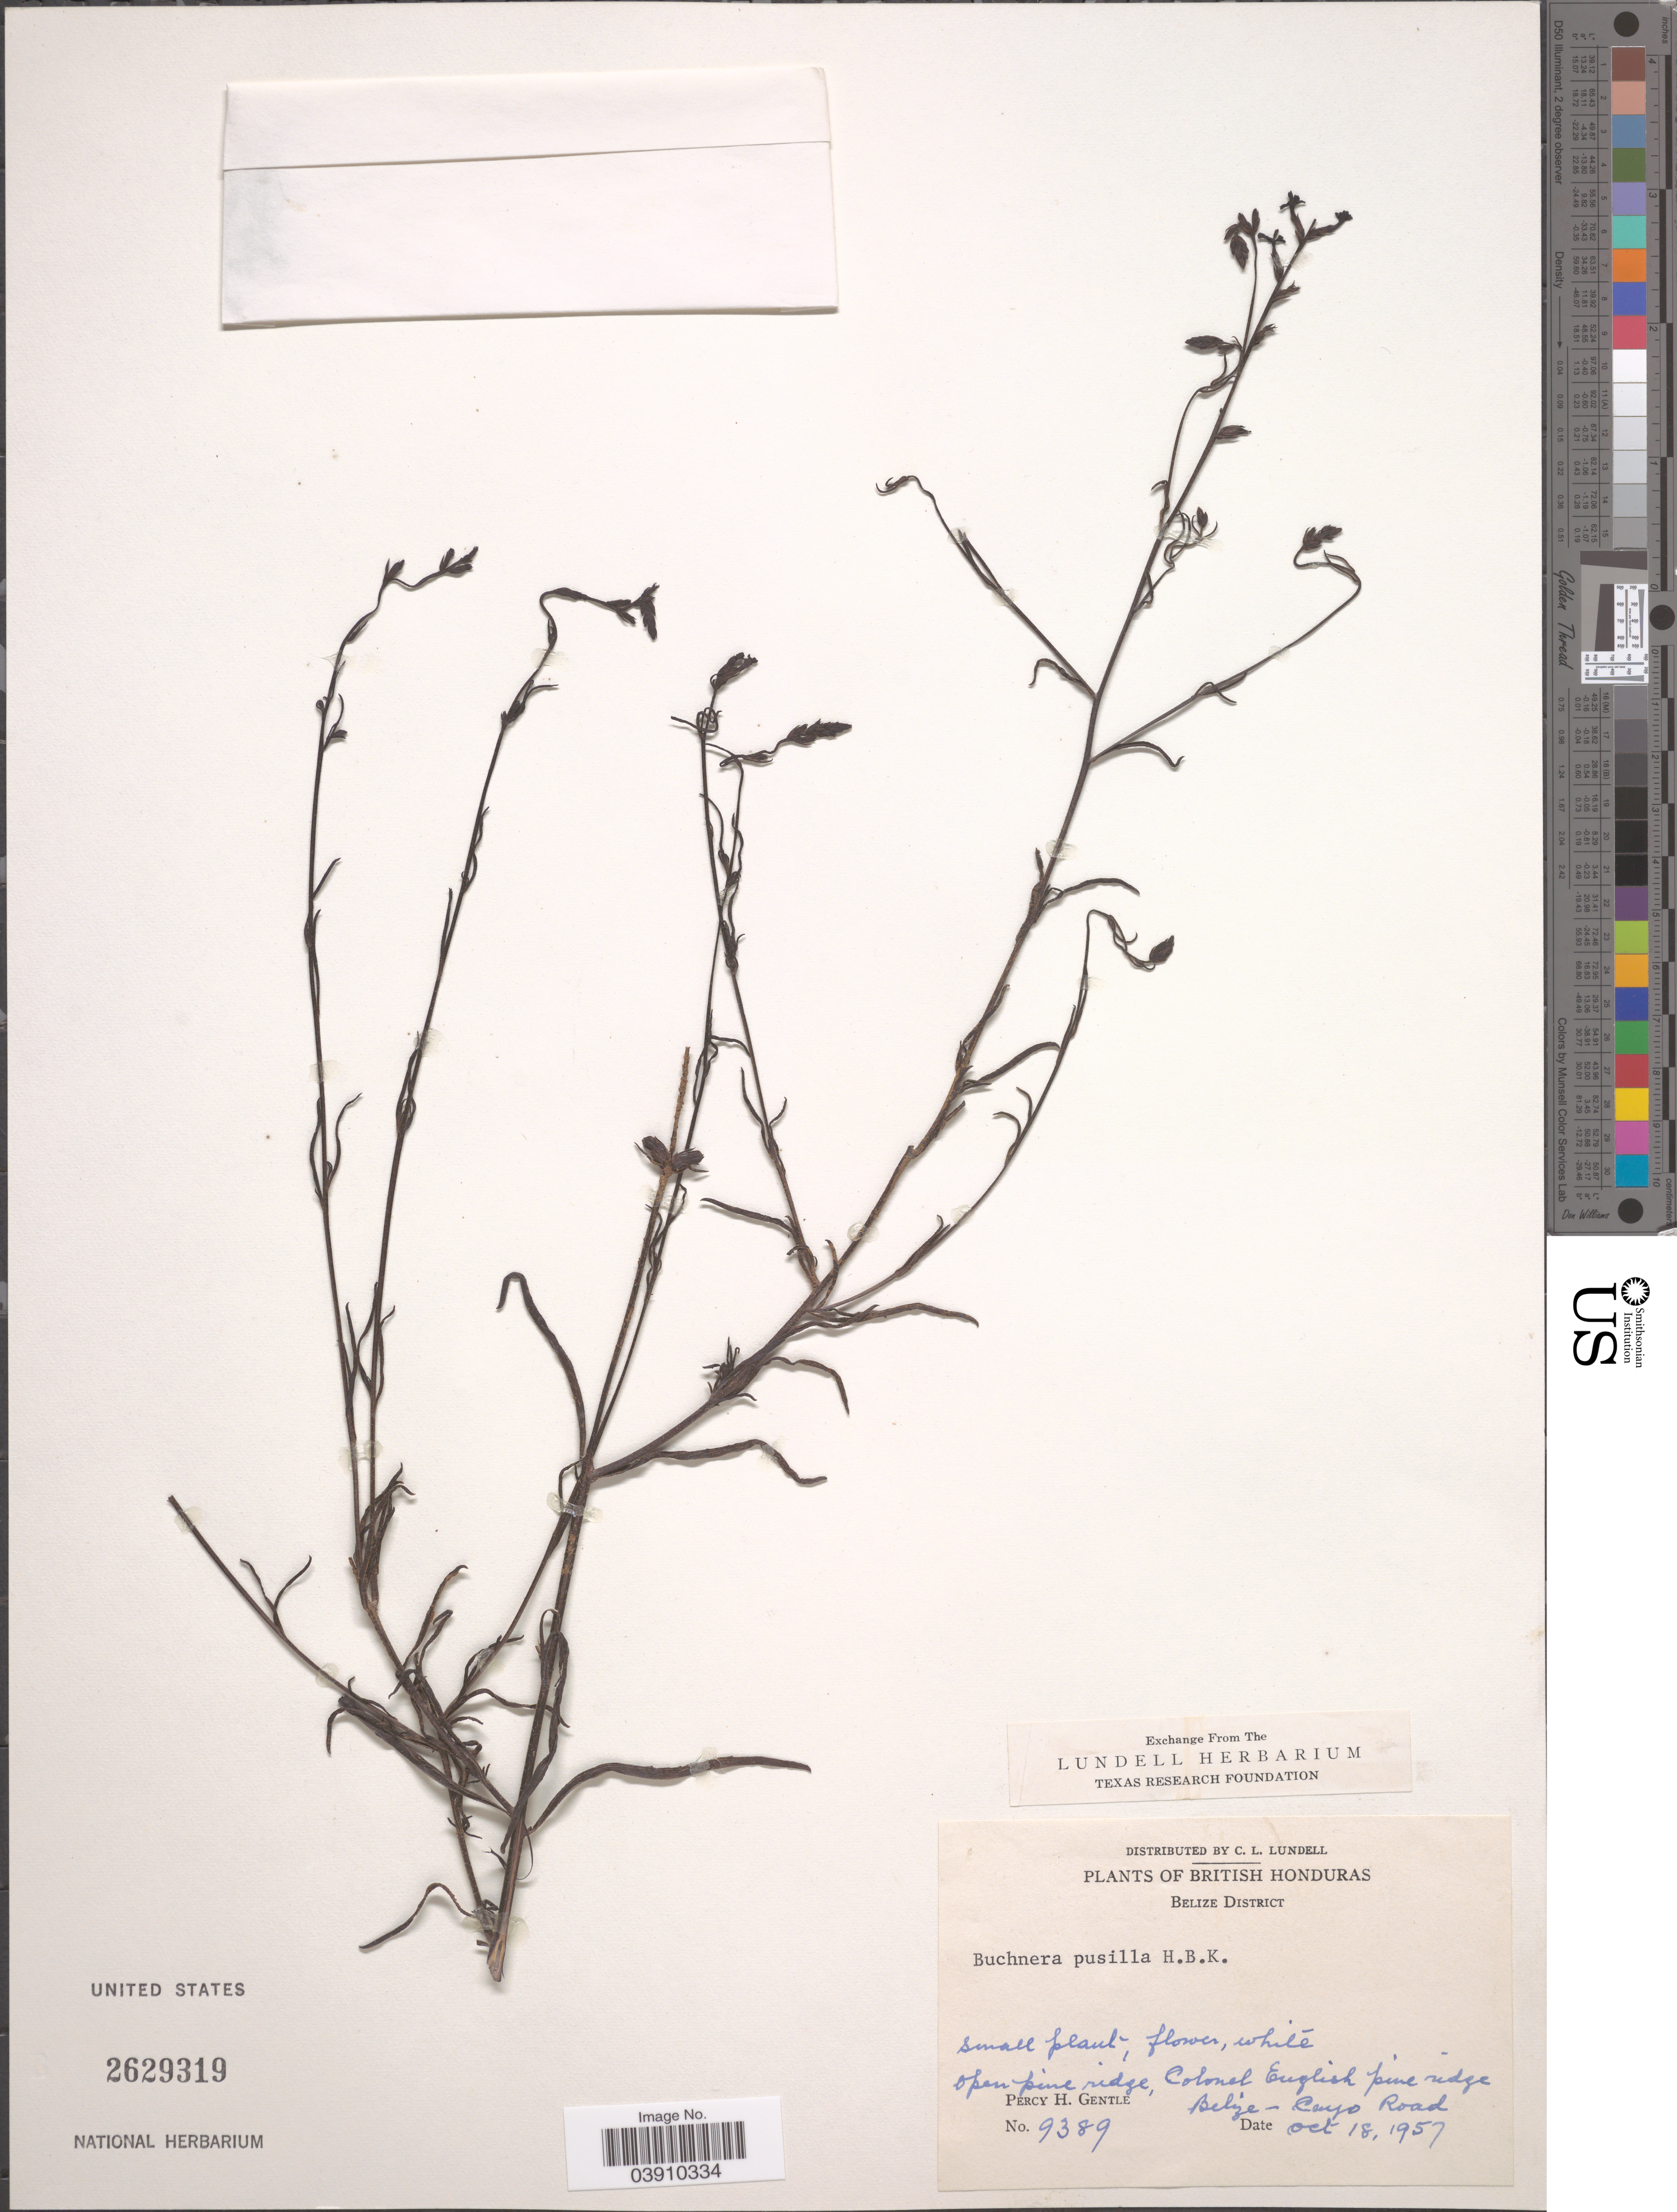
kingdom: Plantae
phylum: Tracheophyta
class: Magnoliopsida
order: Lamiales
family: Orobanchaceae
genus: Buchnera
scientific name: Buchnera pusilla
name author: Kunth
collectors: P. H. Gentle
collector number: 9389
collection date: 1957-10-18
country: Belize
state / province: Belize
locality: British Honduras. Belize District. Open pine ridge, Colonel English pine ridge. Belize-Cayo Road.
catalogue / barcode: US 2629319